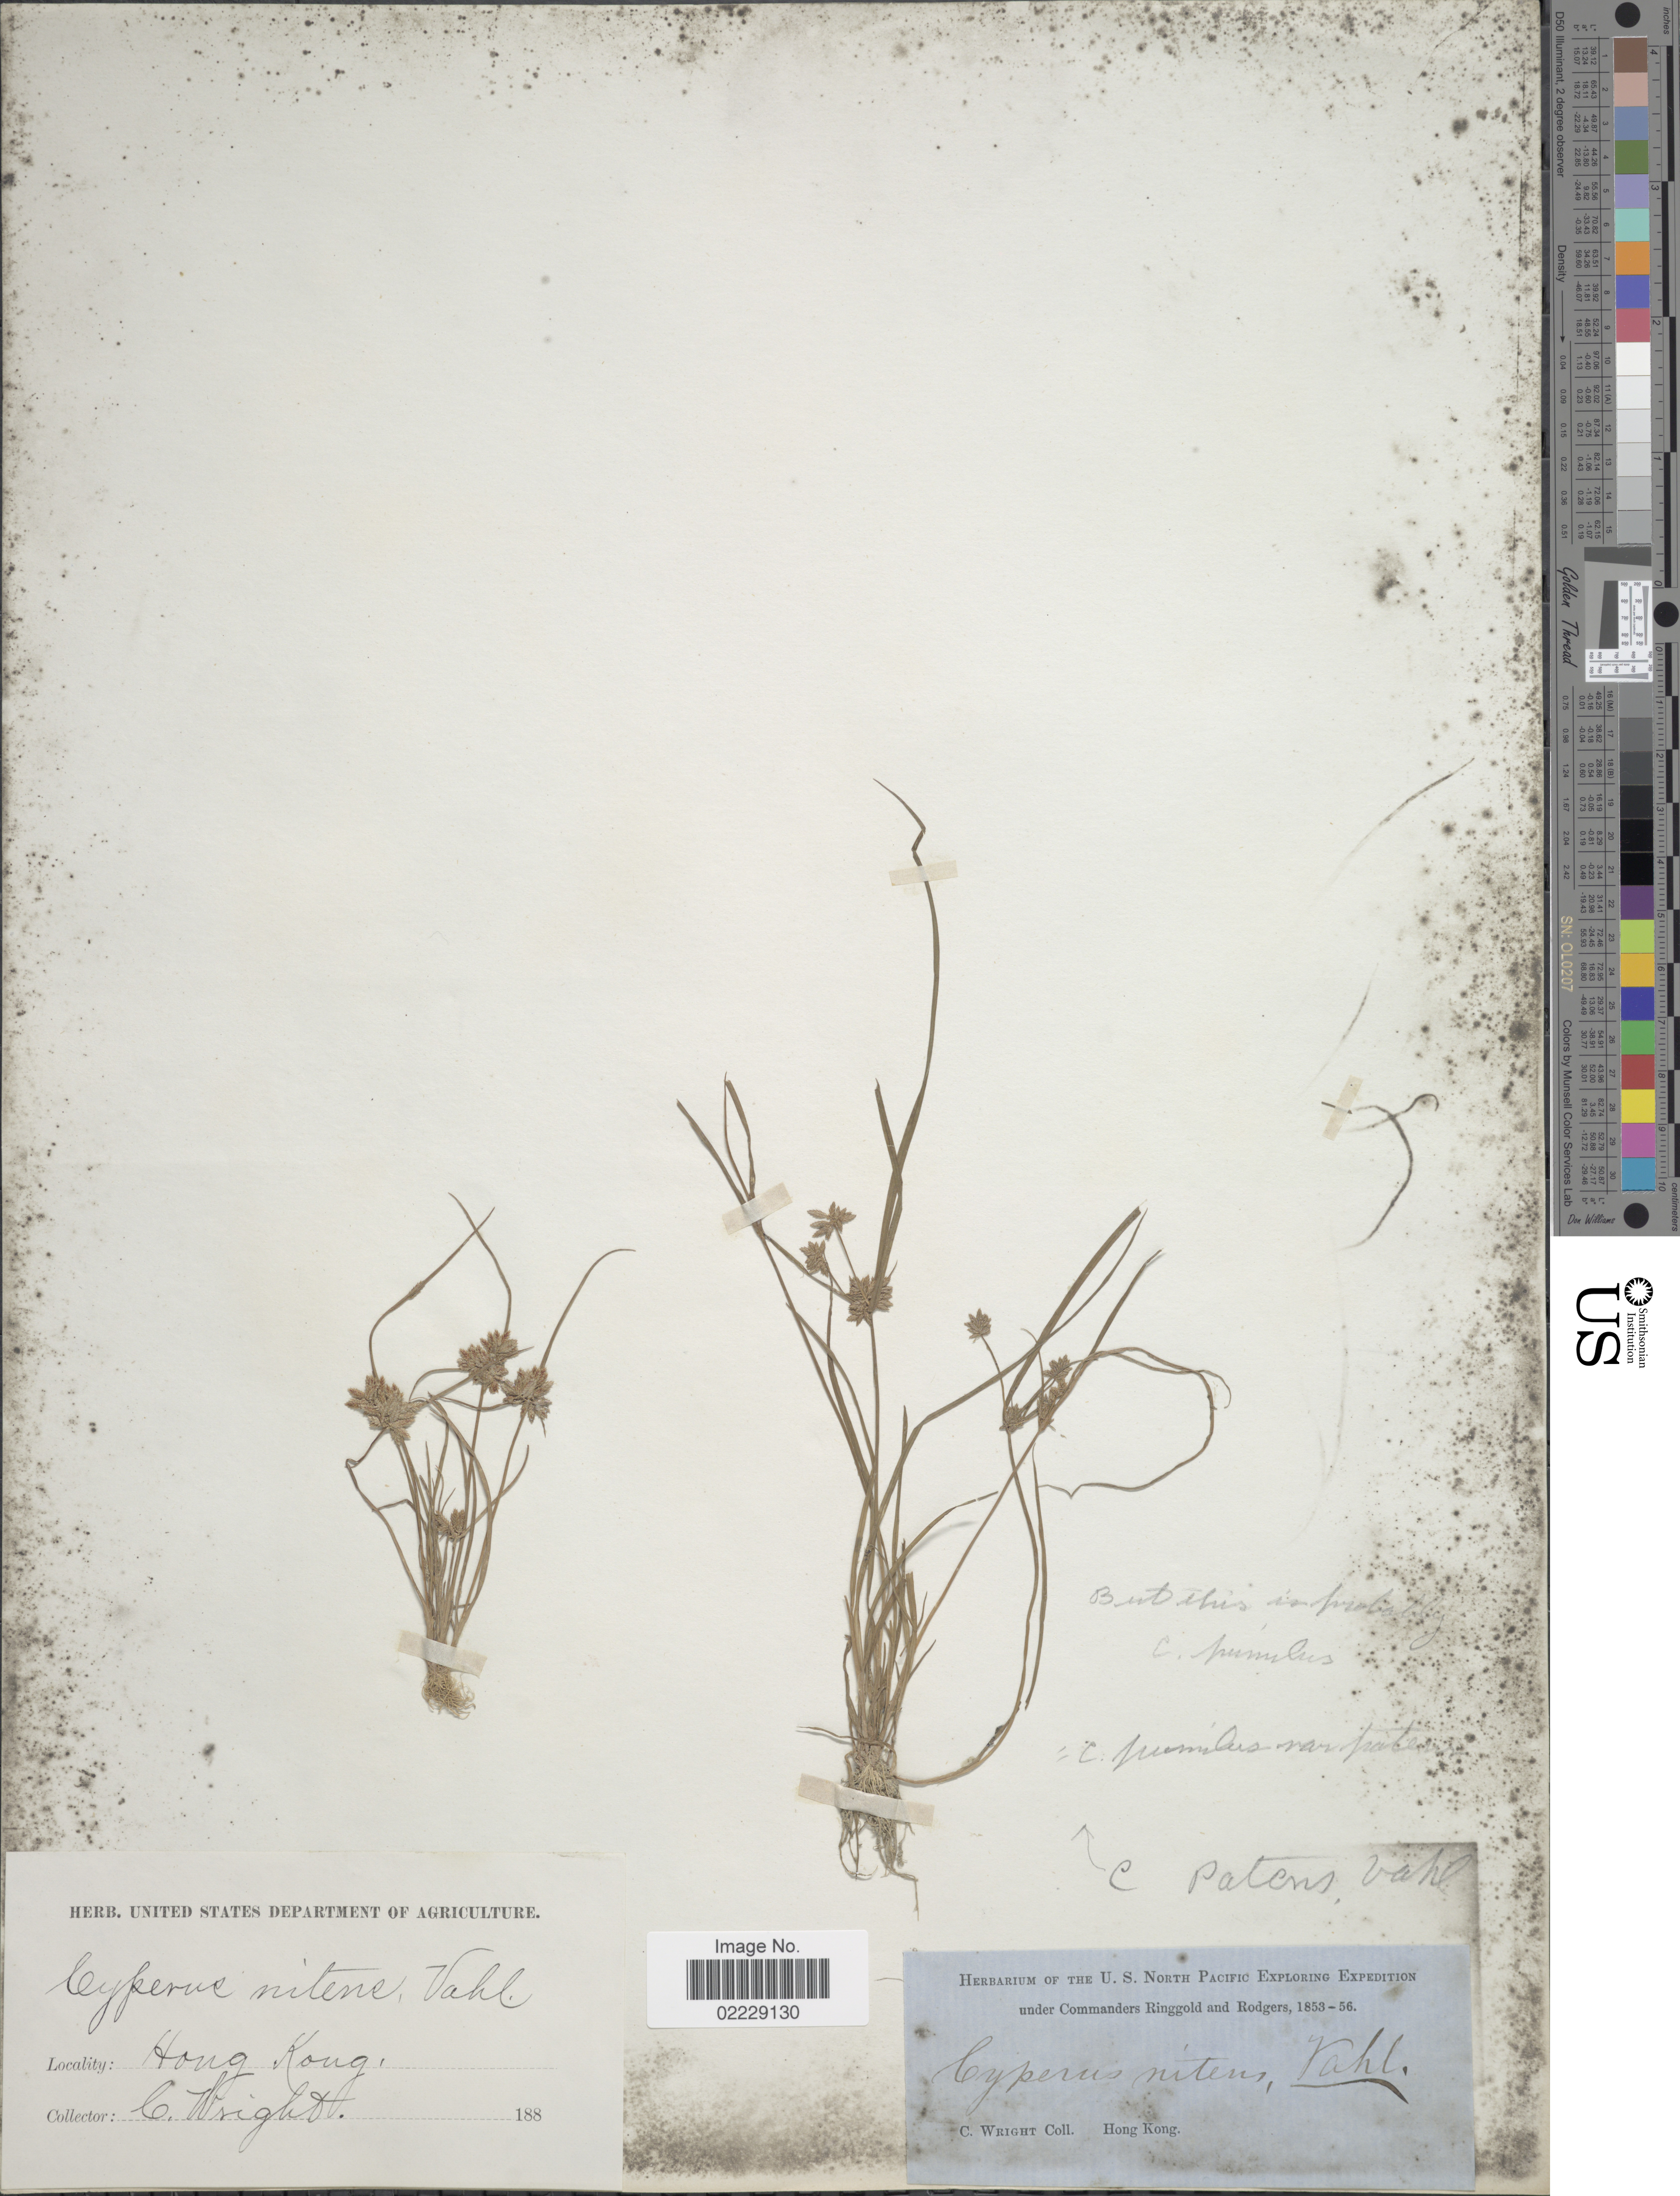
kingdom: Plantae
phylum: Tracheophyta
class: Liliopsida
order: Poales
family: Cyperaceae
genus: Cyperus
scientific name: Cyperus pumilus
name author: L.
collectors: C. Wright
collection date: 1853/1856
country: China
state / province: Hong Kong